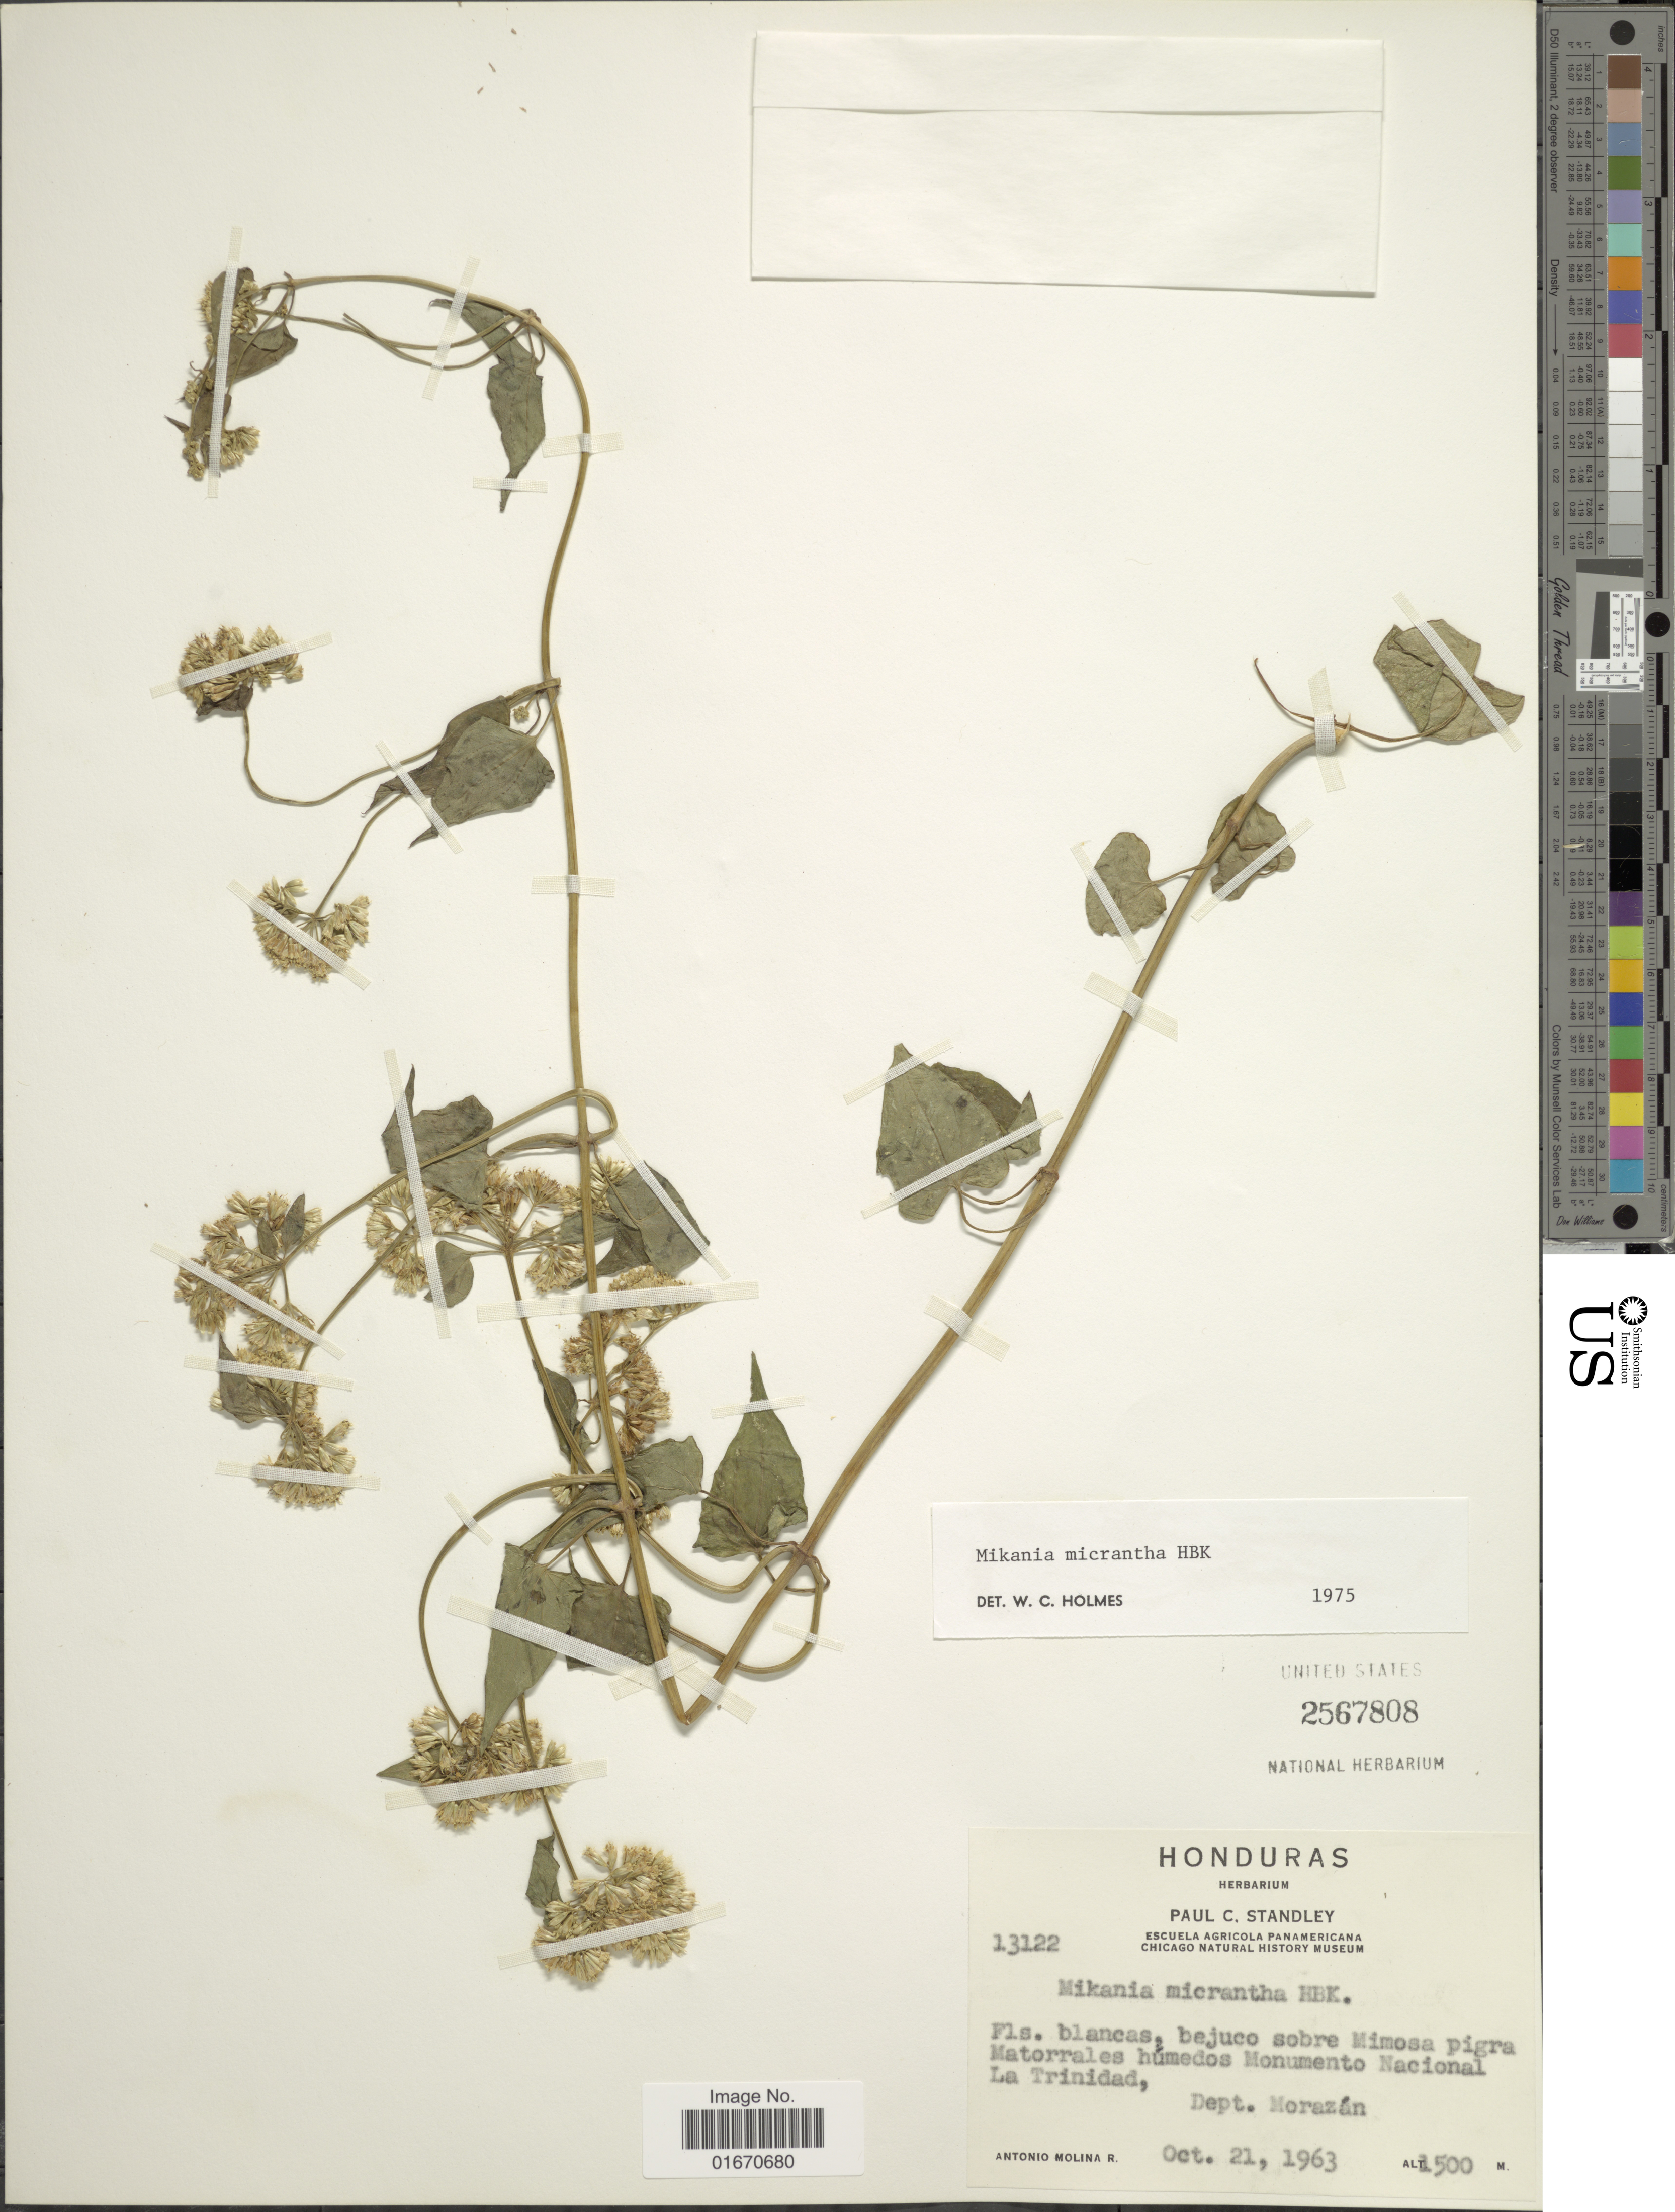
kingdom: Plantae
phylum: Tracheophyta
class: Magnoliopsida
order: Asterales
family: Asteraceae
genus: Mikania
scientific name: Mikania micrantha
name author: Kunth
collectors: A. Molina R.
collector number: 13122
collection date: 1963-10-21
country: Honduras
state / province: Fco. Morazán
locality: Bejuco sobre Mimosa pigra Matorrales humedos Monumento Nacional La Trinidad, Dept. Morazan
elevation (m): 1500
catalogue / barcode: US 2567808